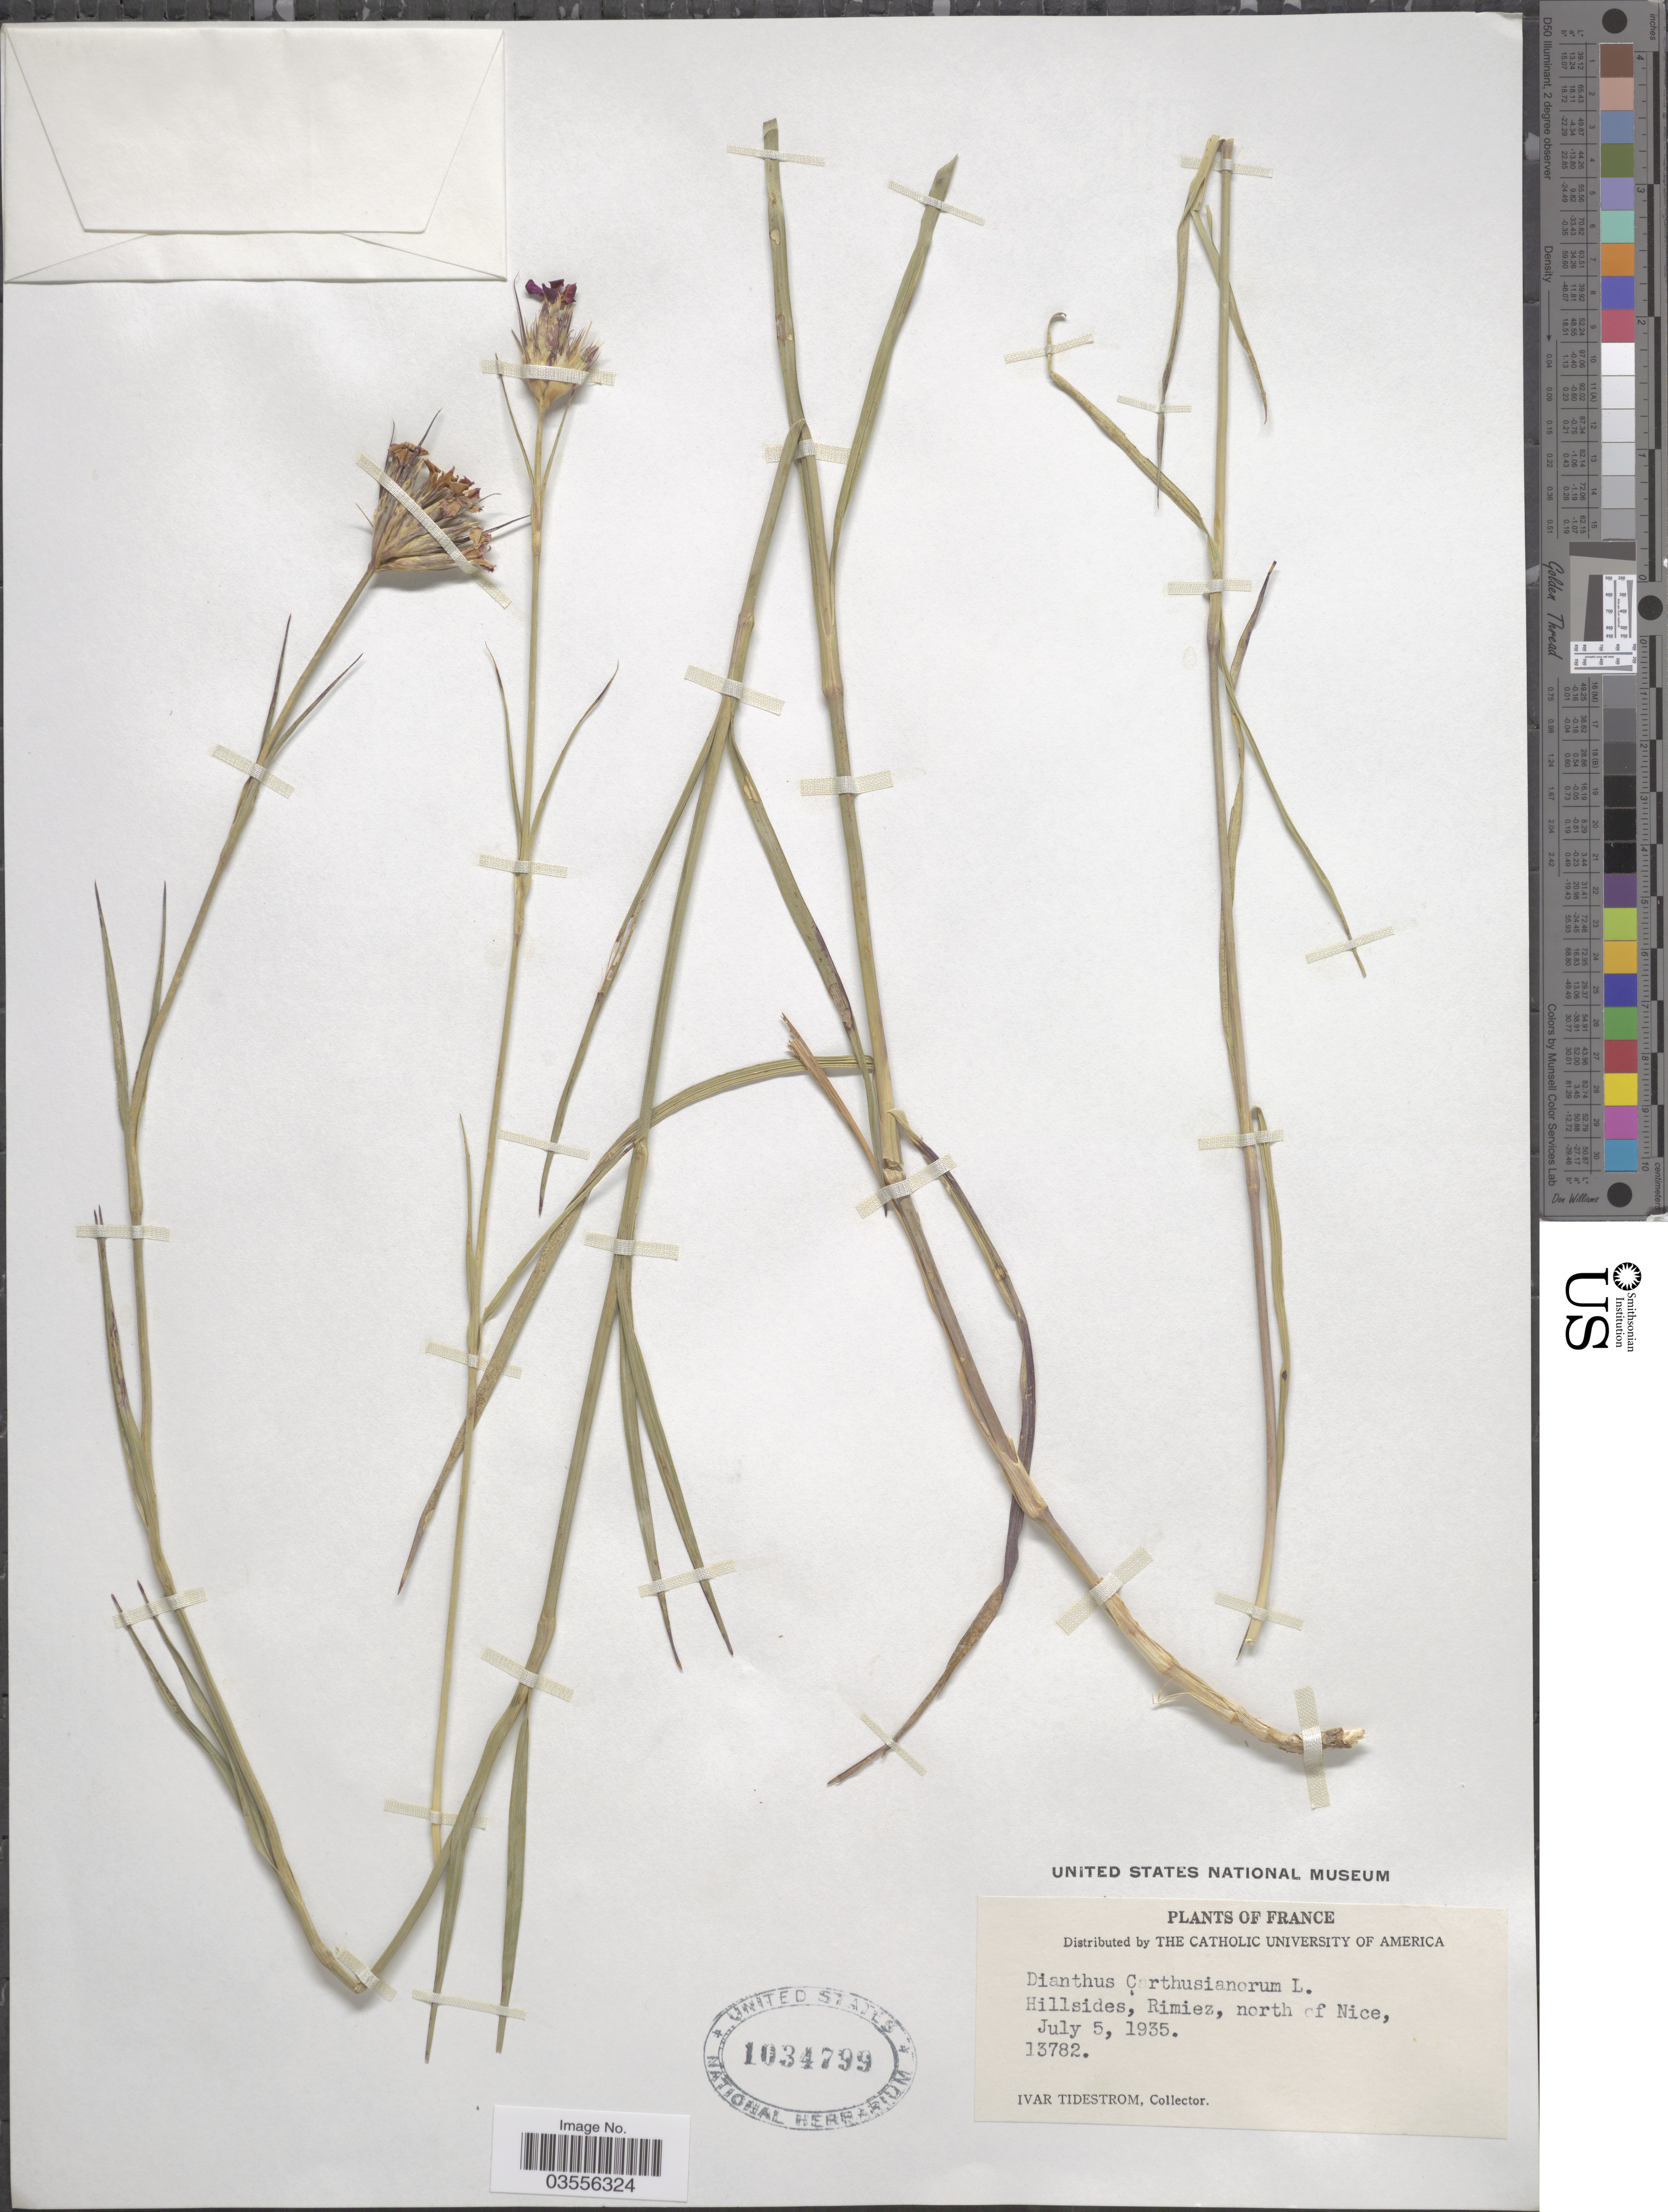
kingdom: Plantae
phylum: Tracheophyta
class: Magnoliopsida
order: Caryophyllales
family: Caryophyllaceae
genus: Dianthus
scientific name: Dianthus carthusianorum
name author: L.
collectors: I. F. Tidestrom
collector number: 13782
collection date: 1935-07-05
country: France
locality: Hillsides, Rimiez, north of Nice.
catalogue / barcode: US 1034799